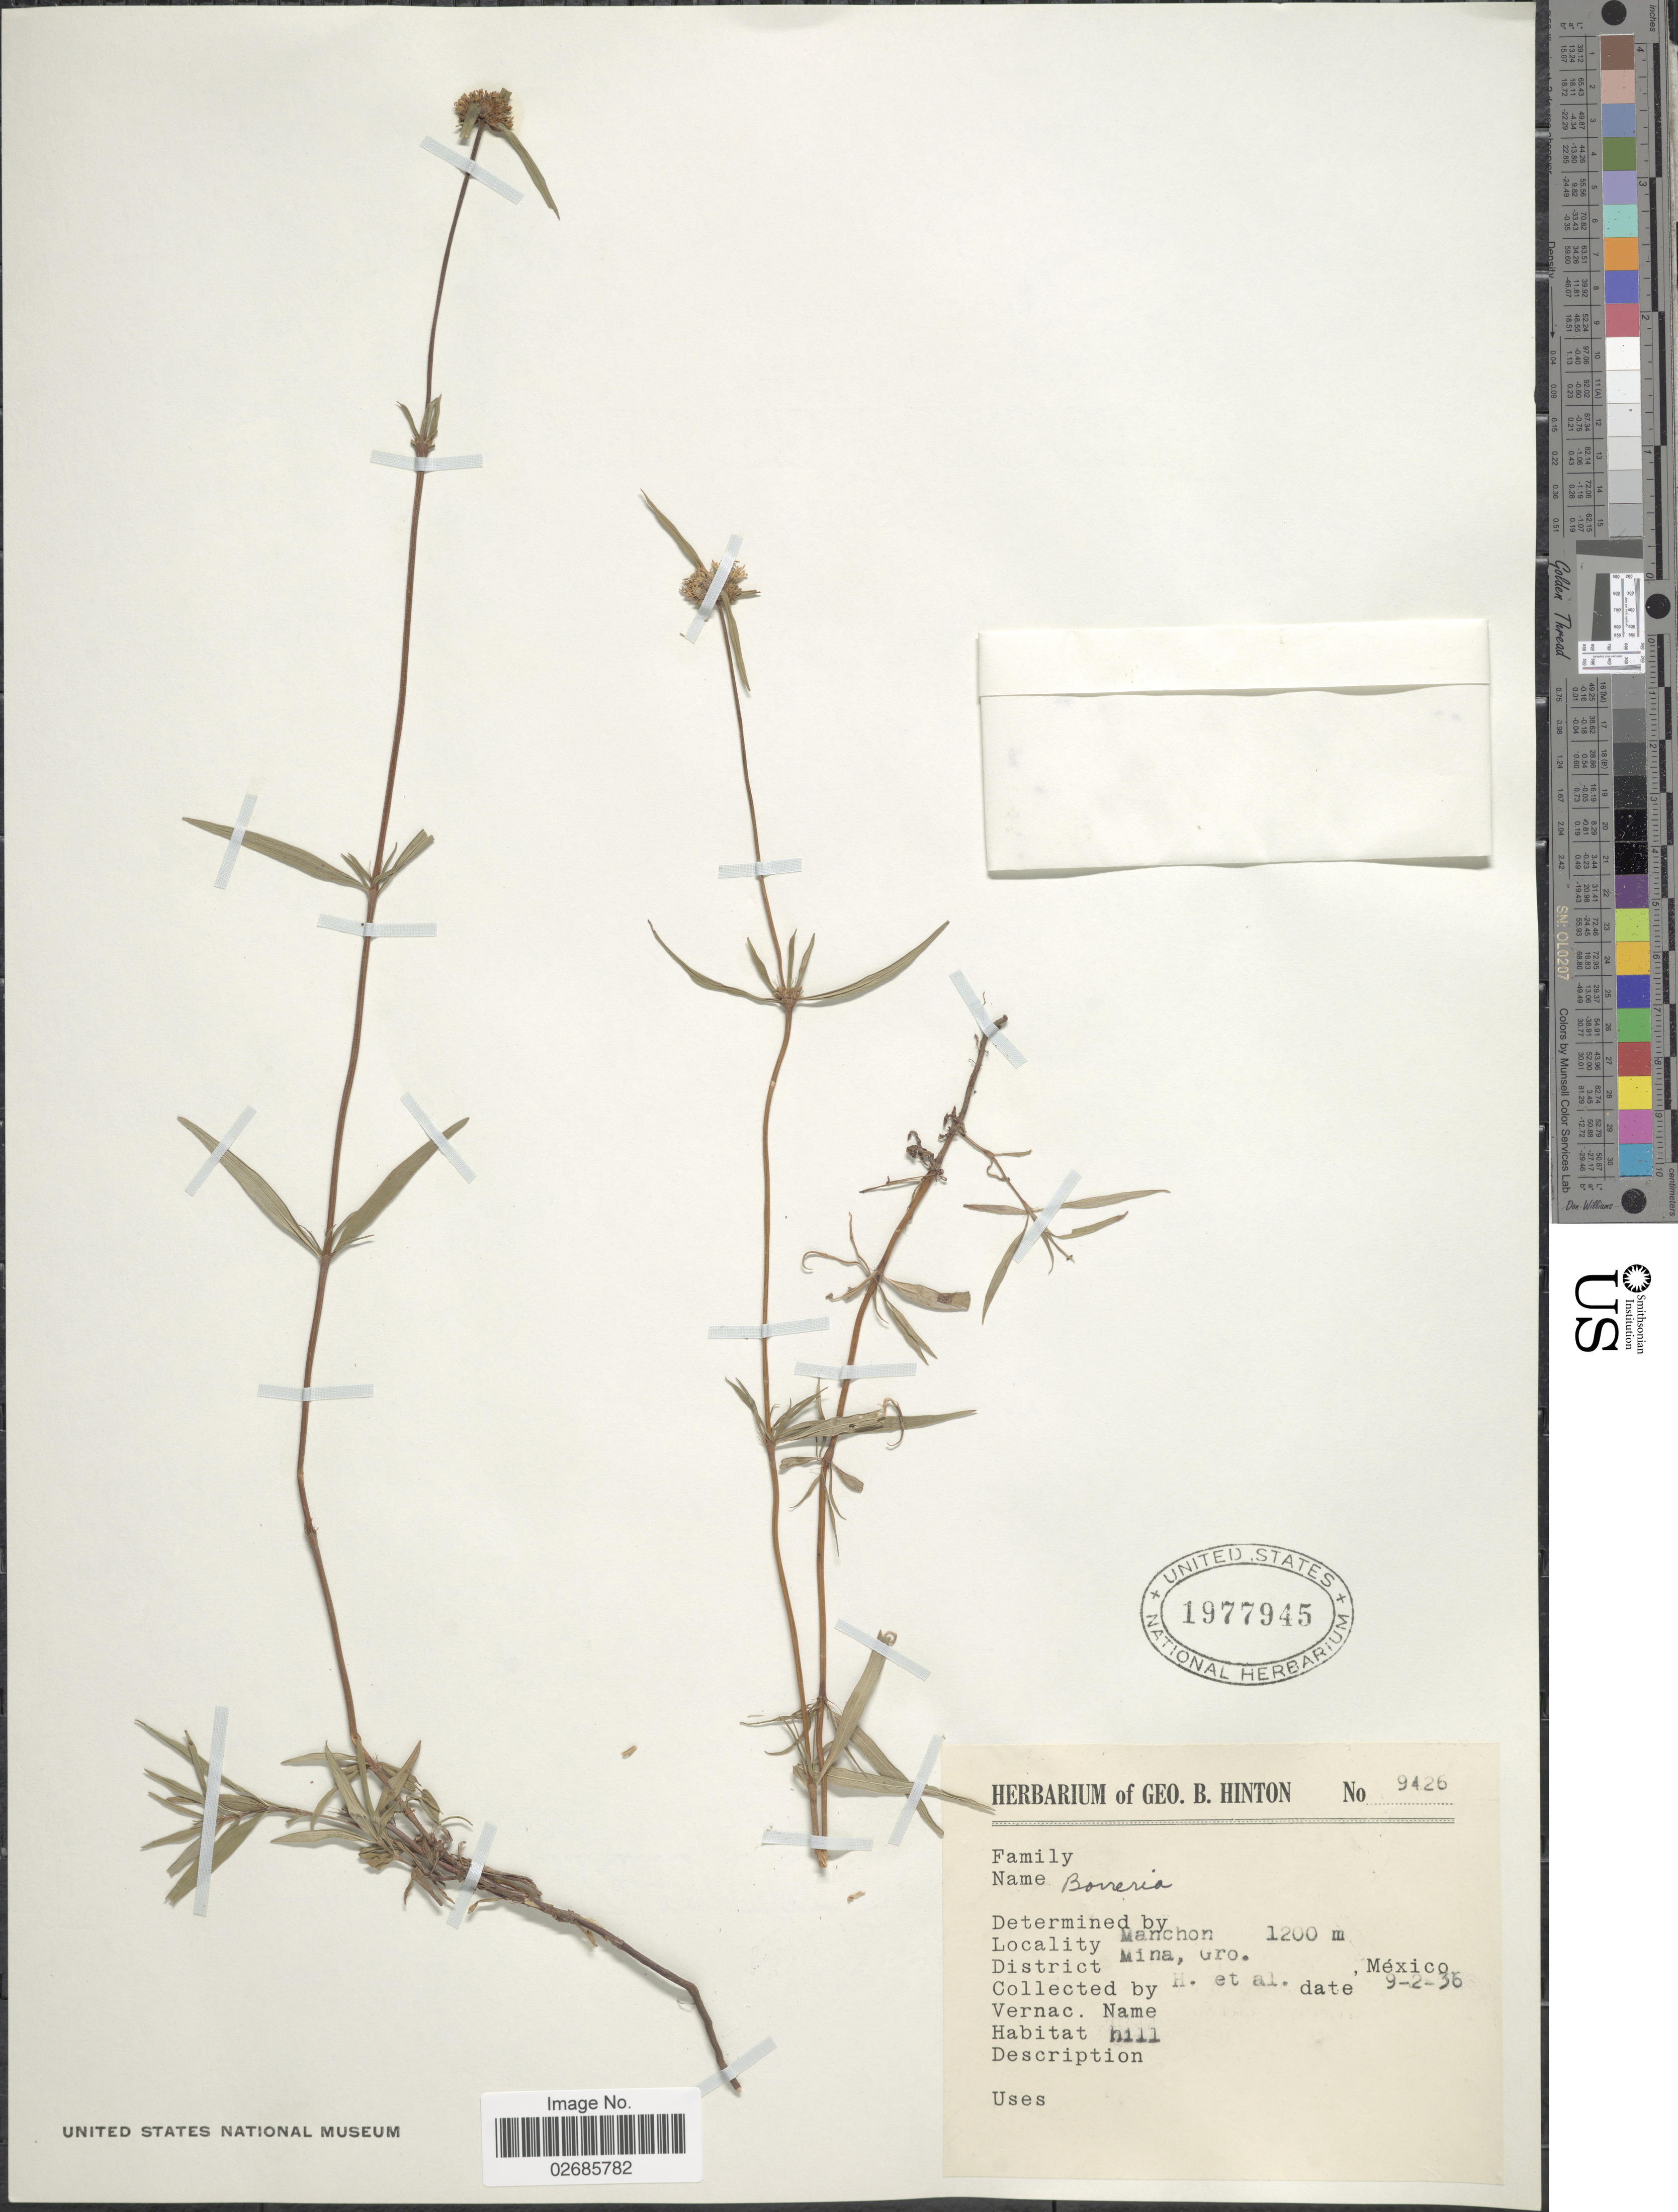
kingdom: Plantae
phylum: Tracheophyta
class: Magnoliopsida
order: Gentianales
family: Rubiaceae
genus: Borreria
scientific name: Borreria sp.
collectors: G. B. Hinton & et al.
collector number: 9426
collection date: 1936-09-02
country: Mexico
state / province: Guerrero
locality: Manchon, District Mina, hill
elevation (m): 1200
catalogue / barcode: US 1977945